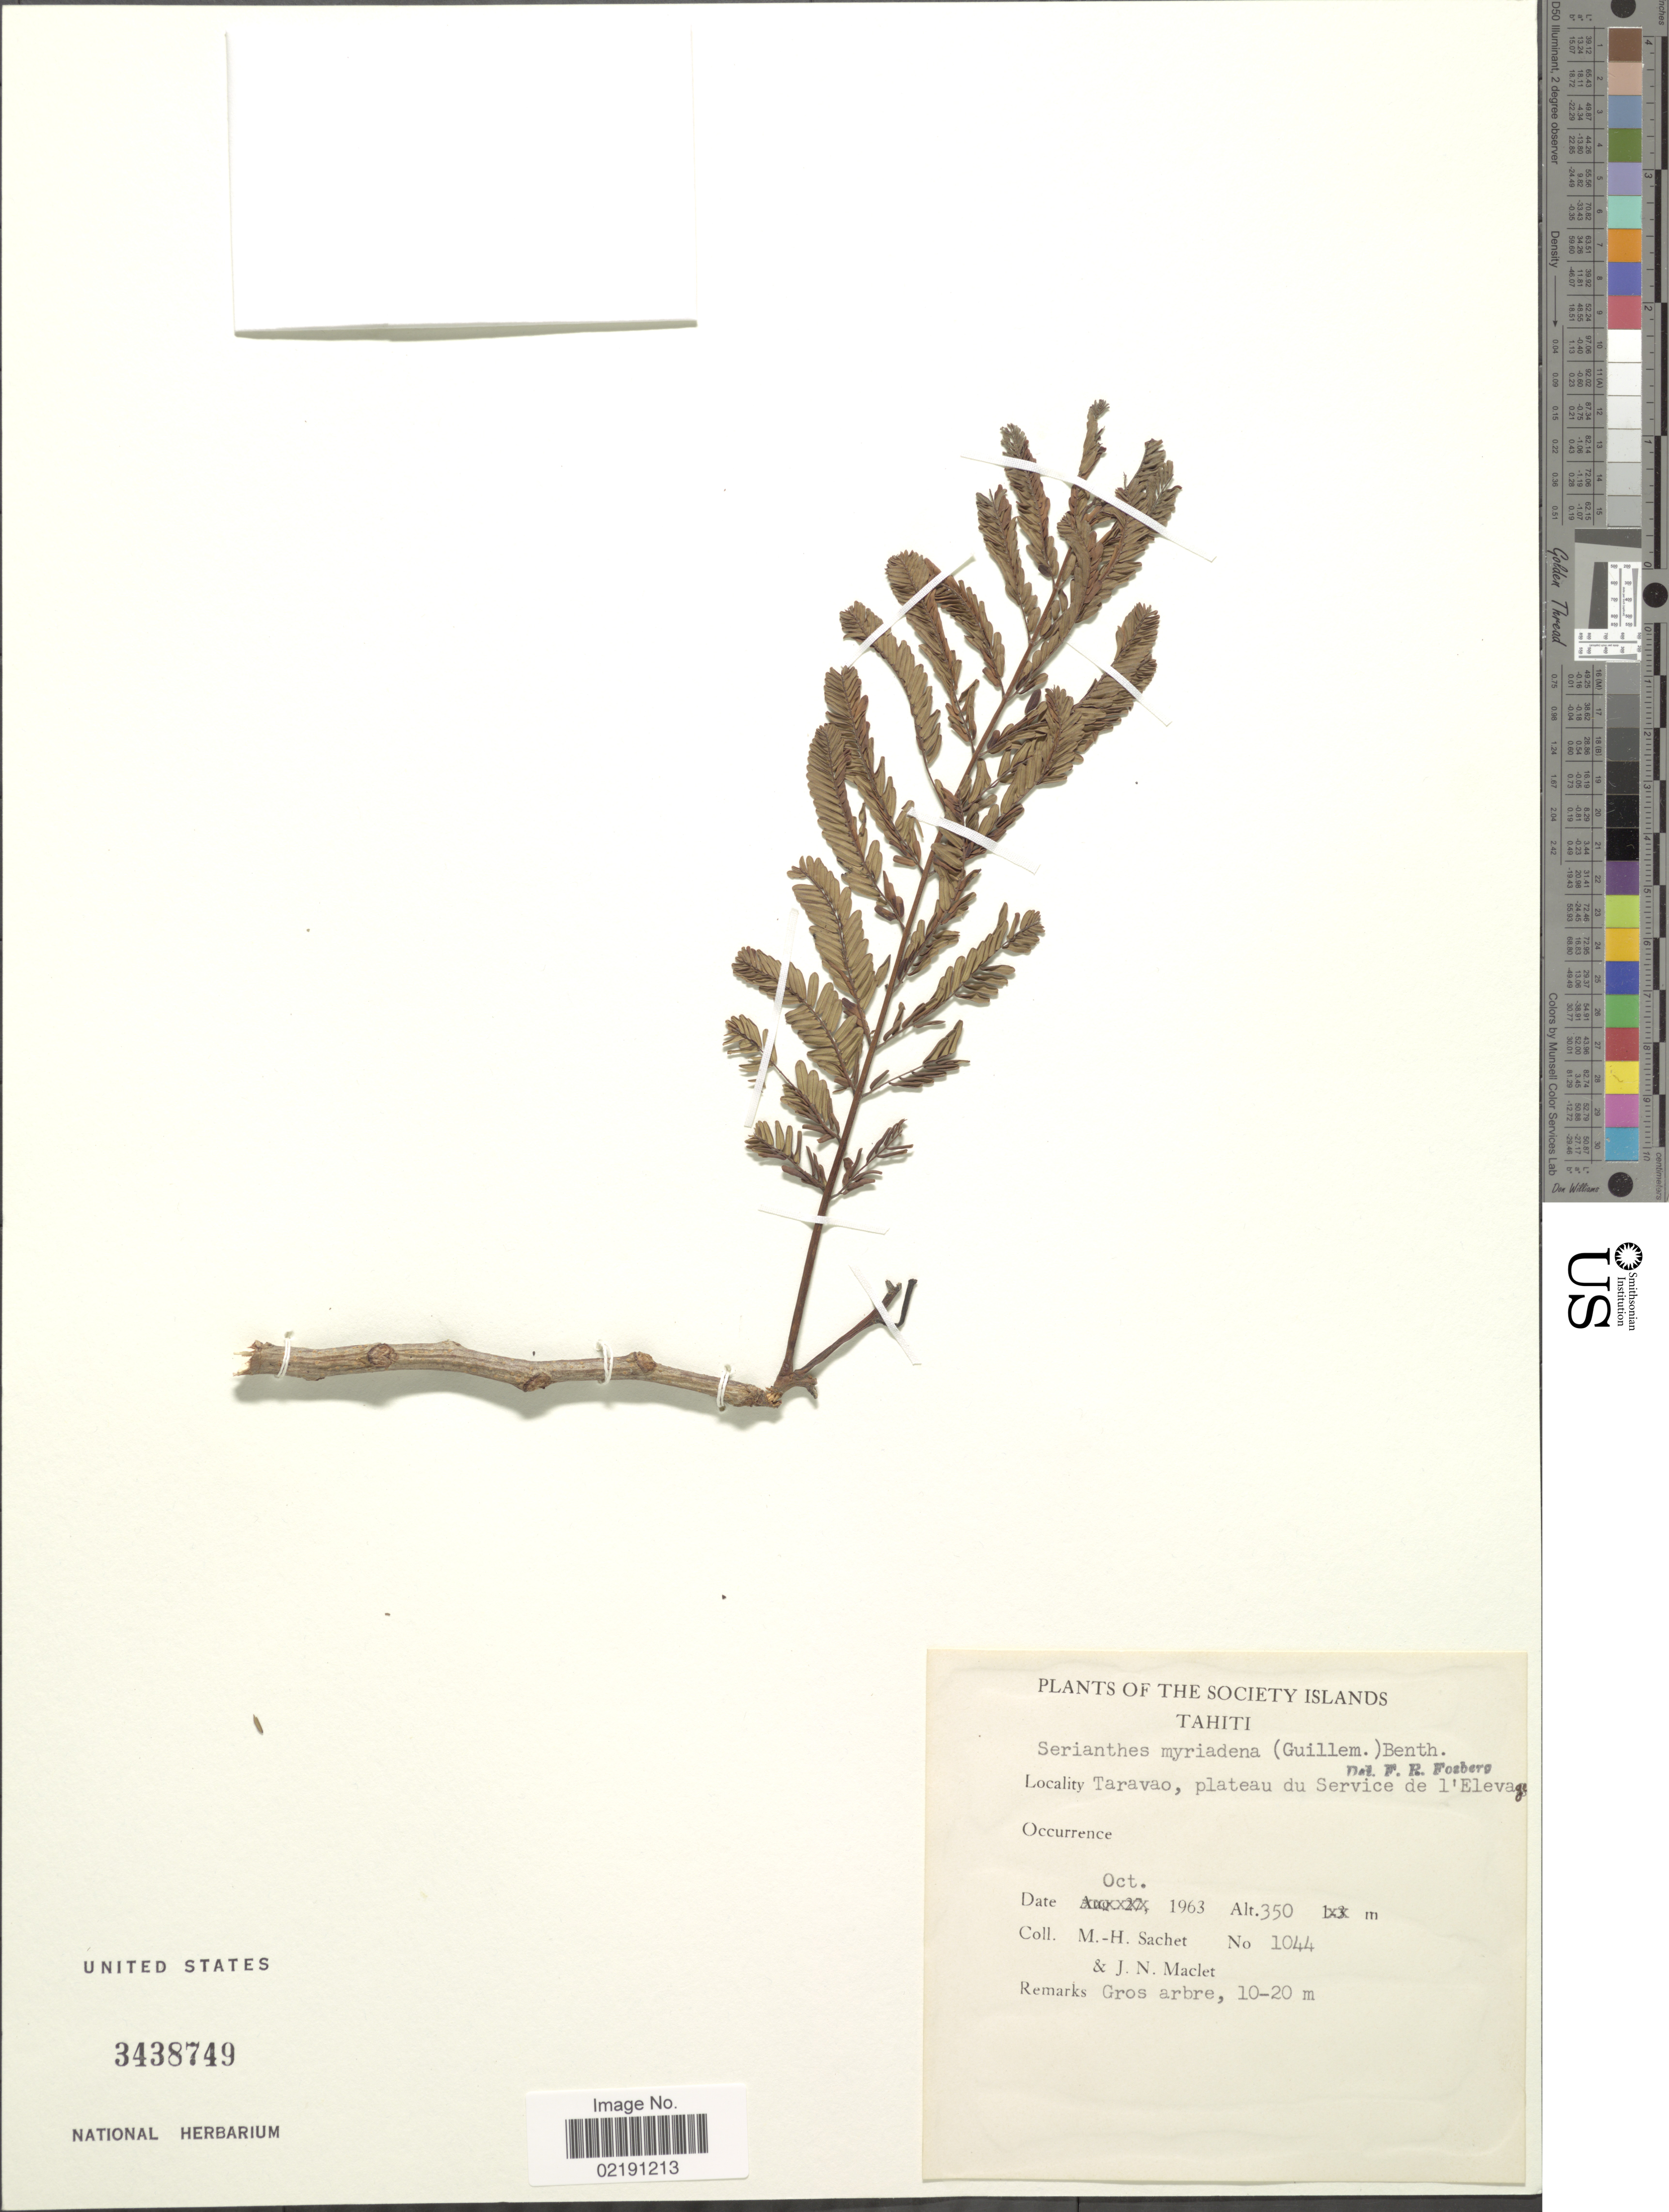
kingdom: Plantae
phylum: Tracheophyta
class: Magnoliopsida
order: Fabales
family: Fabaceae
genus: Serianthes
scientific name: Serianthes myriadenia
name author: (Bertero & Jacot-Guill.) Planch. ex Benth.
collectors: M.-H. Sachet & J. Maclet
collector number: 1044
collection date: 1963-10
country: French Polynesia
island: Tahiti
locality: Society Islands. Tahiti. Taravao, plateau du Service de l'Elevage [interpreted]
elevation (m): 350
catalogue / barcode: US 3438749